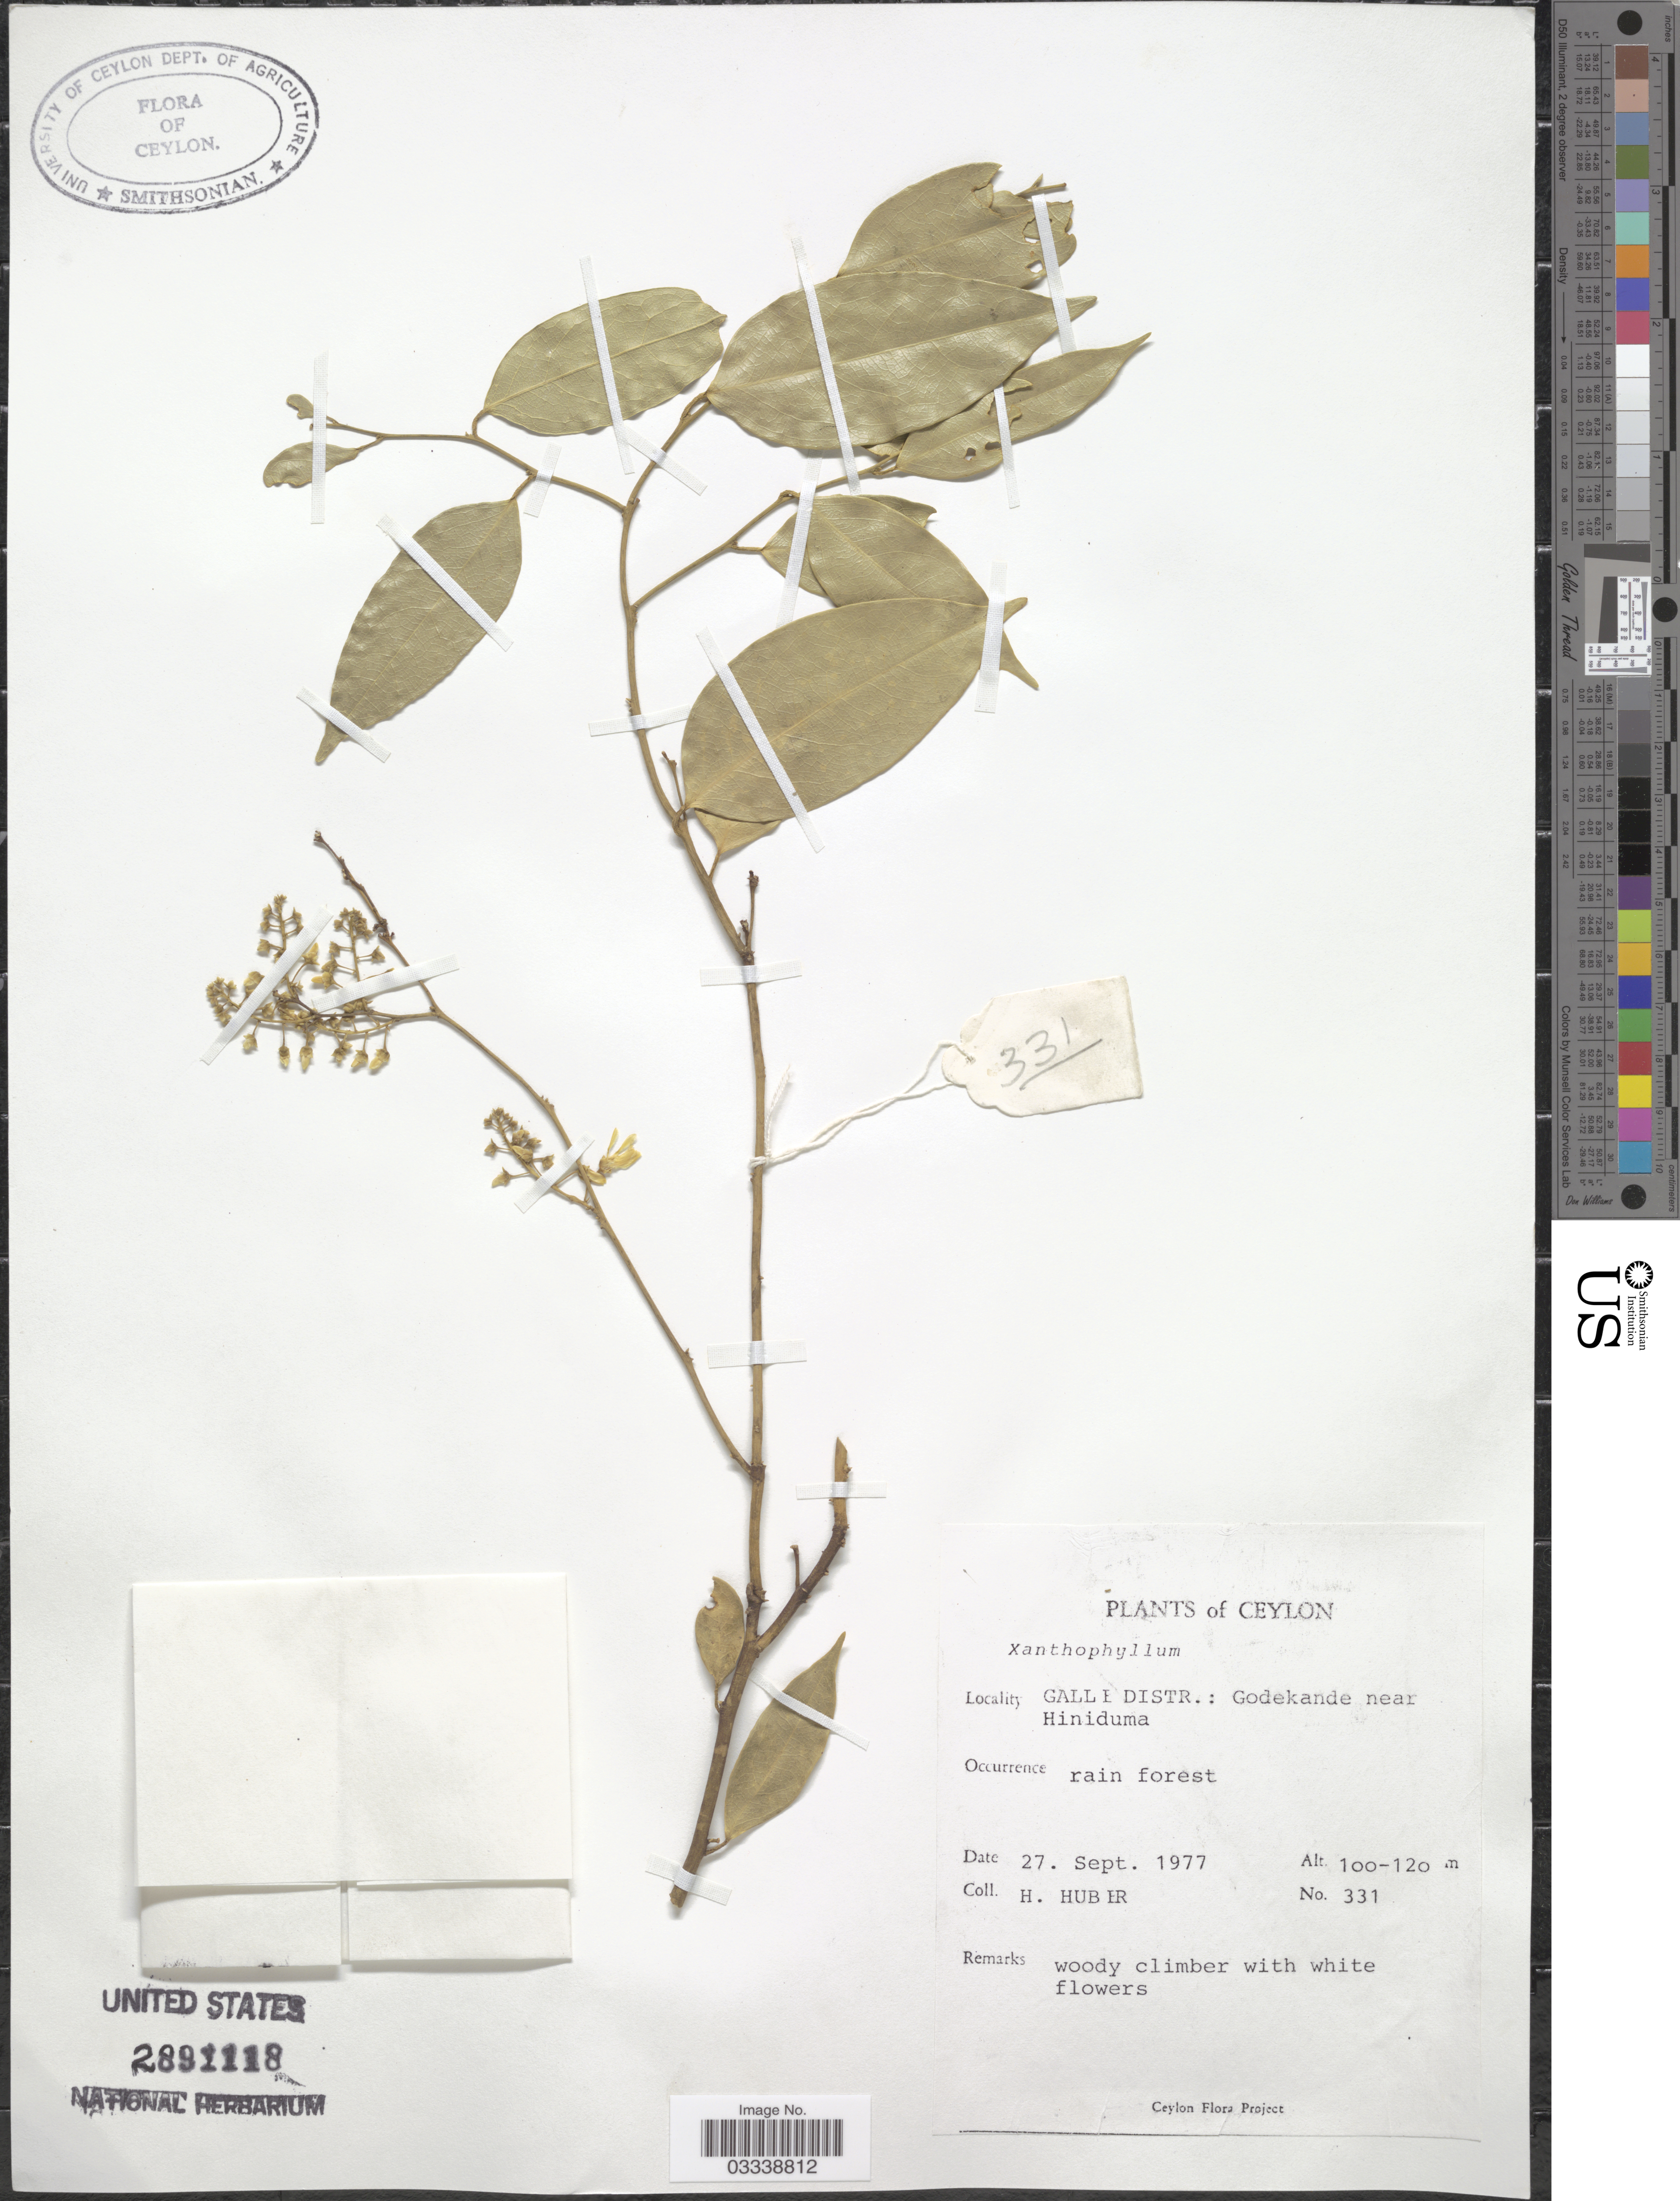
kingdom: Plantae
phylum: Tracheophyta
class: Magnoliopsida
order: Fabales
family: Polygalaceae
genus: Xanthophyllum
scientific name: Xanthophyllum sp.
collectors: H. Huber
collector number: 331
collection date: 1977-09-27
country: Sri Lanka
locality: Ceylon. Galle Distr.: Godekande near Hiniduma.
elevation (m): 100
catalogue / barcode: US 2891118